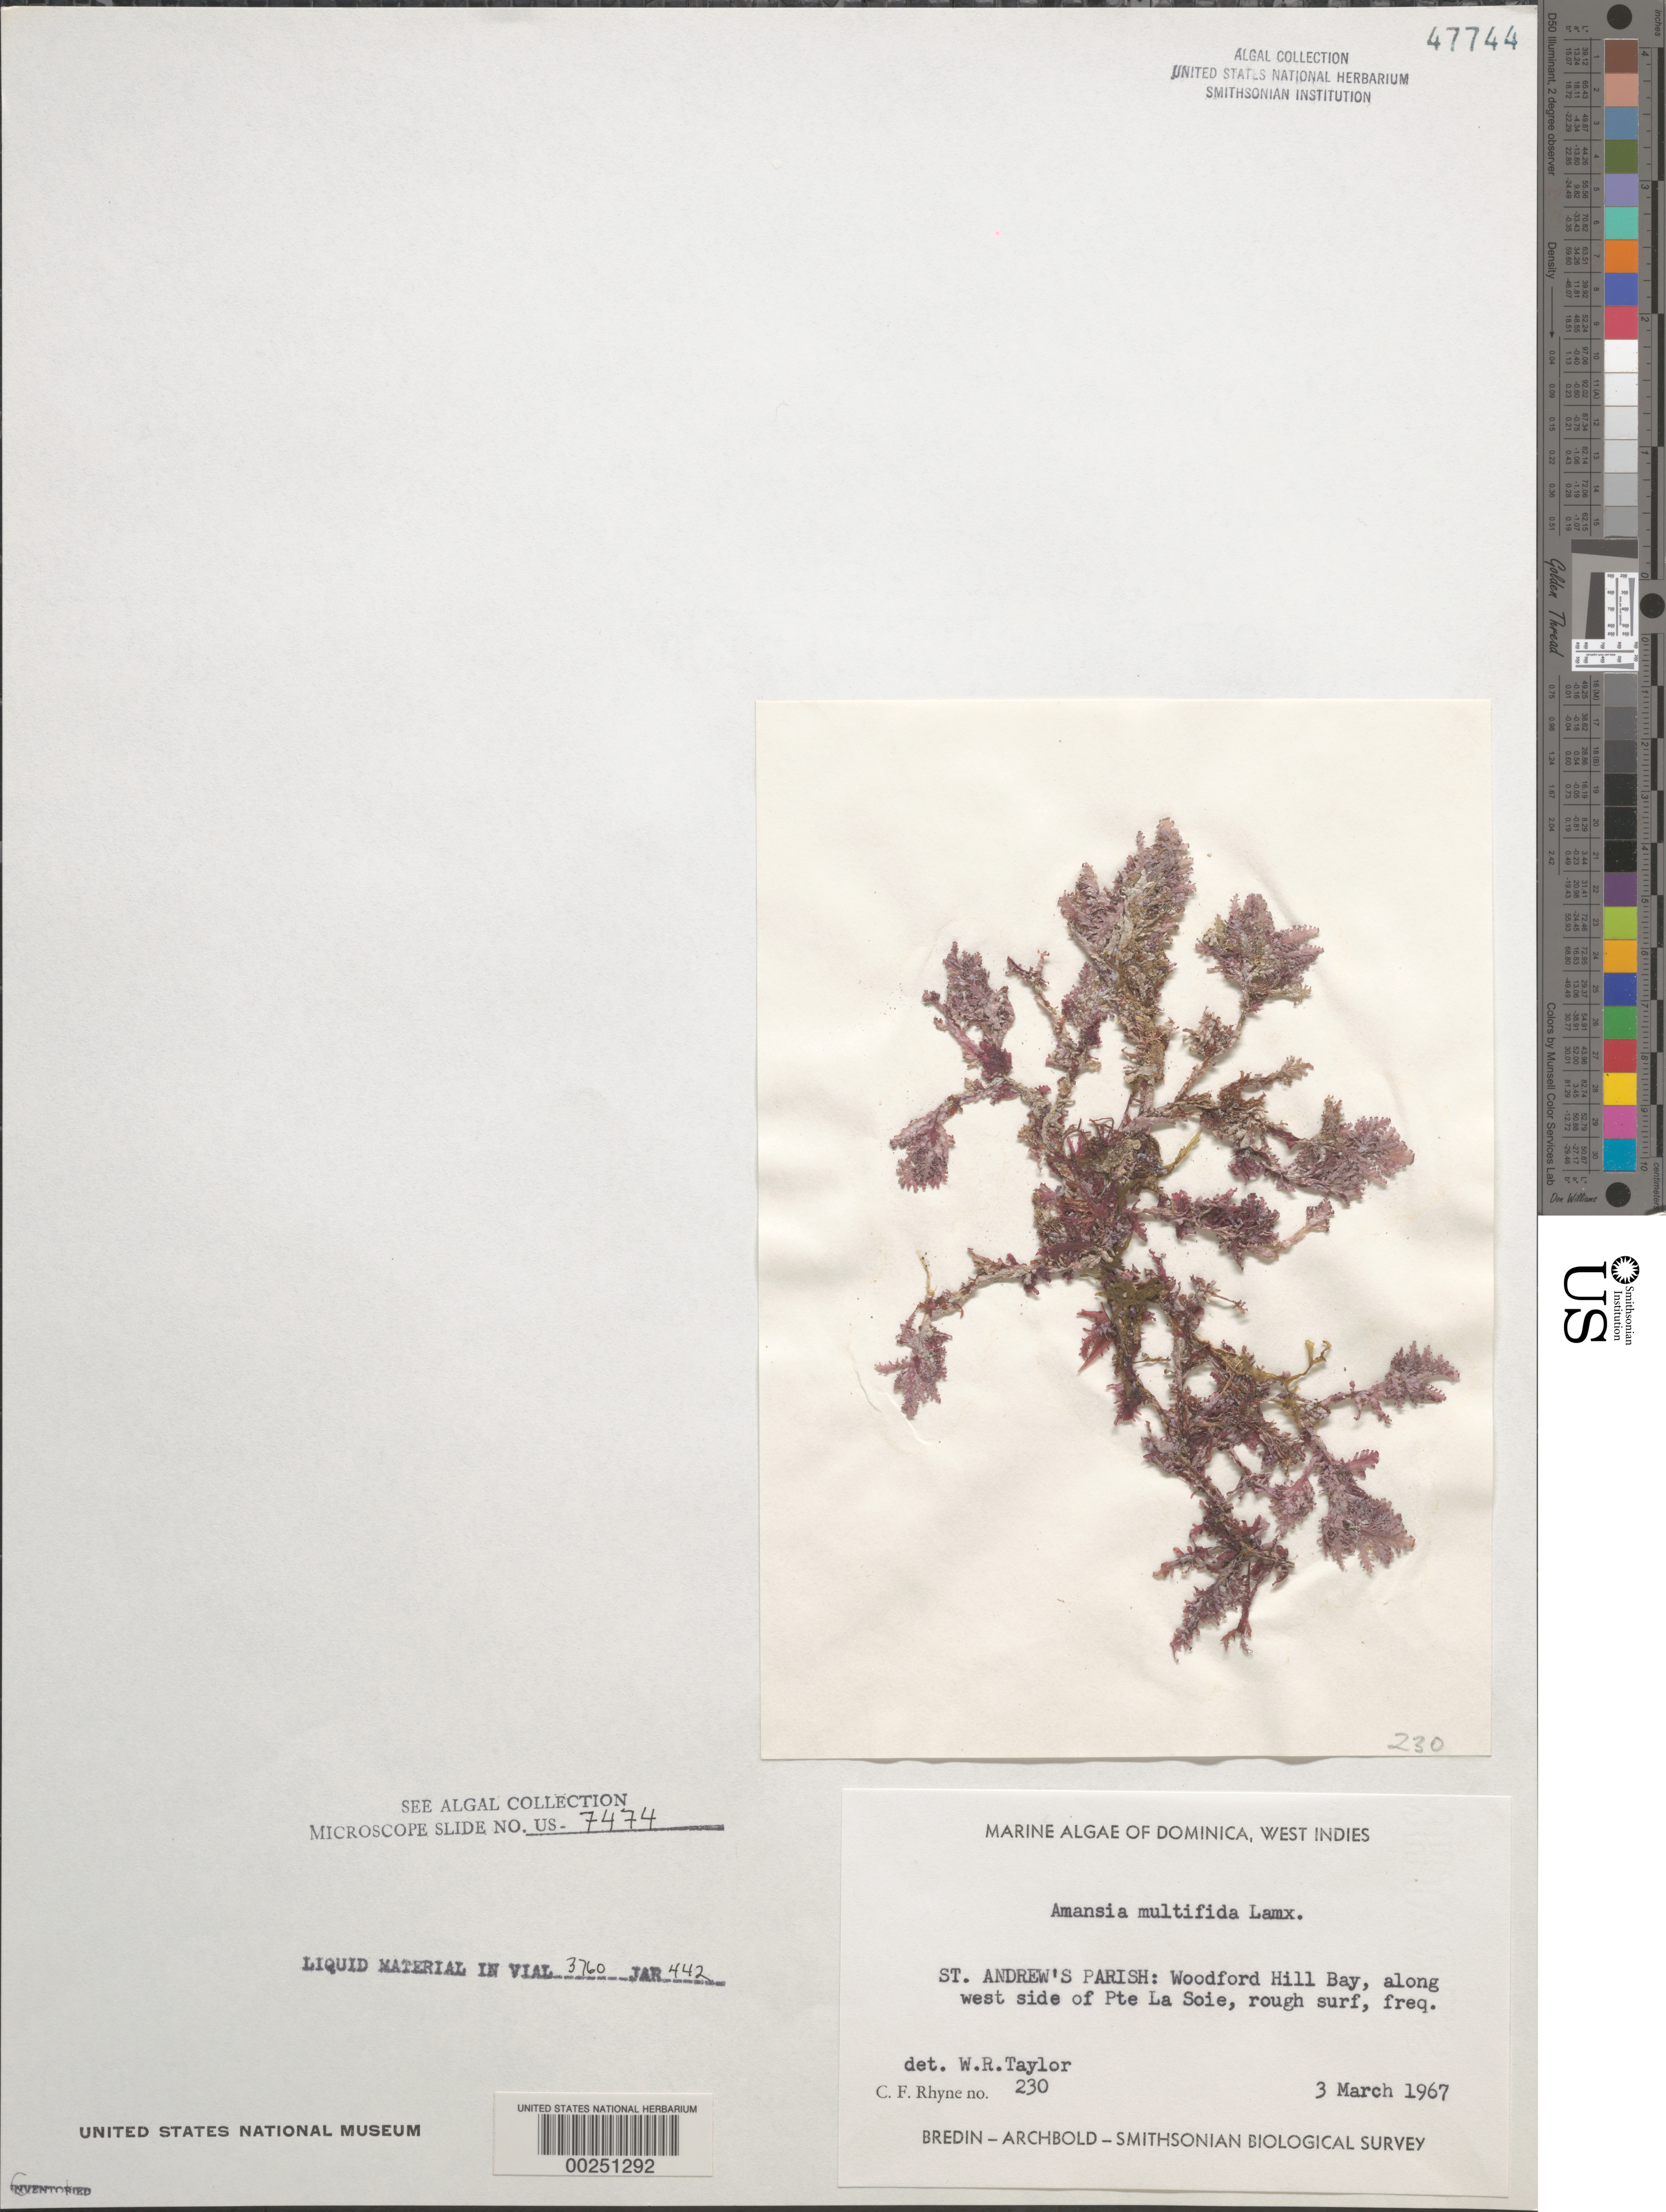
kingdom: Plantae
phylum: Rhodophyta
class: Florideophyceae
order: Ceramiales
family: Rhodomelaceae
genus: Amansia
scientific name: Amansia multifida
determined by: Taylor, William R.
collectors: C. Rhyne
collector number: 230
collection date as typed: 03 Mar 1967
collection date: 1967-03-03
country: Dominica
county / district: St. Andrew's Parish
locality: Woodford Hill Bay, Pointe la Soie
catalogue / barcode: US 47744